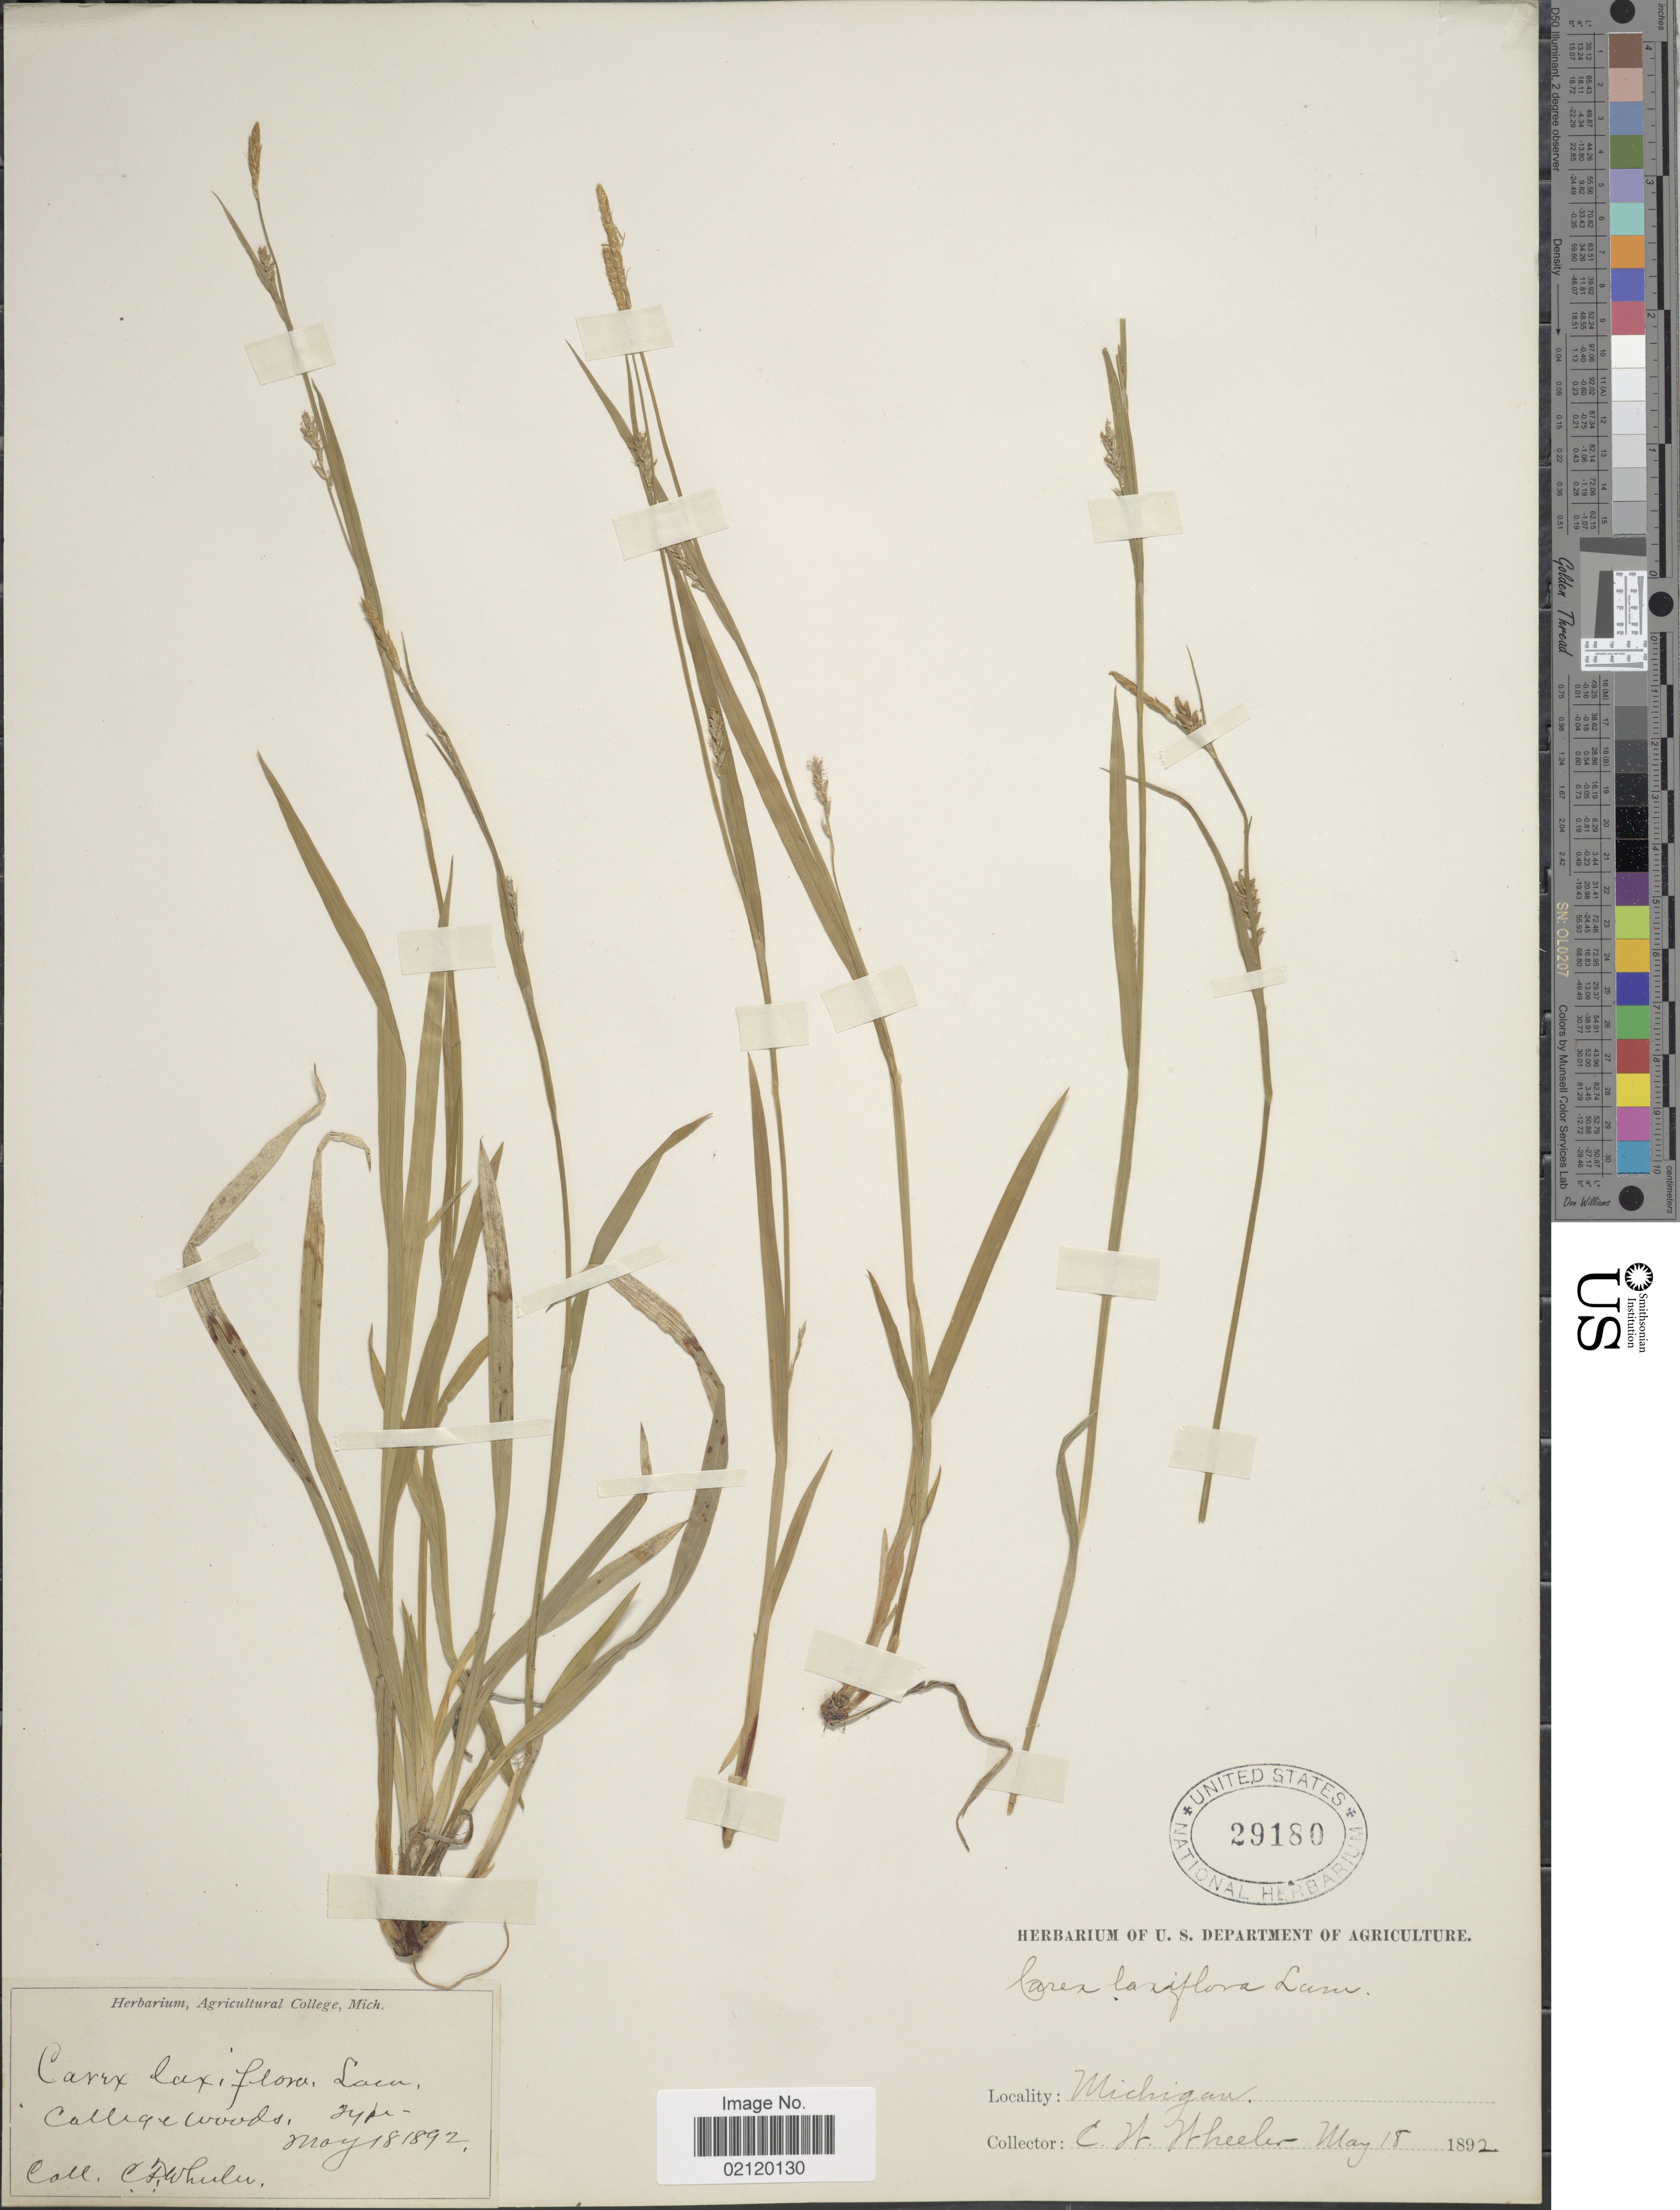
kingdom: Plantae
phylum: Tracheophyta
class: Liliopsida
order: Poales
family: Cyperaceae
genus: Carex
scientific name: Carex laxiflora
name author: Lam.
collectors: C. Wheeler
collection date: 1892-05-18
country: United States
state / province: Michigan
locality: College Woods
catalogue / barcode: US 29180